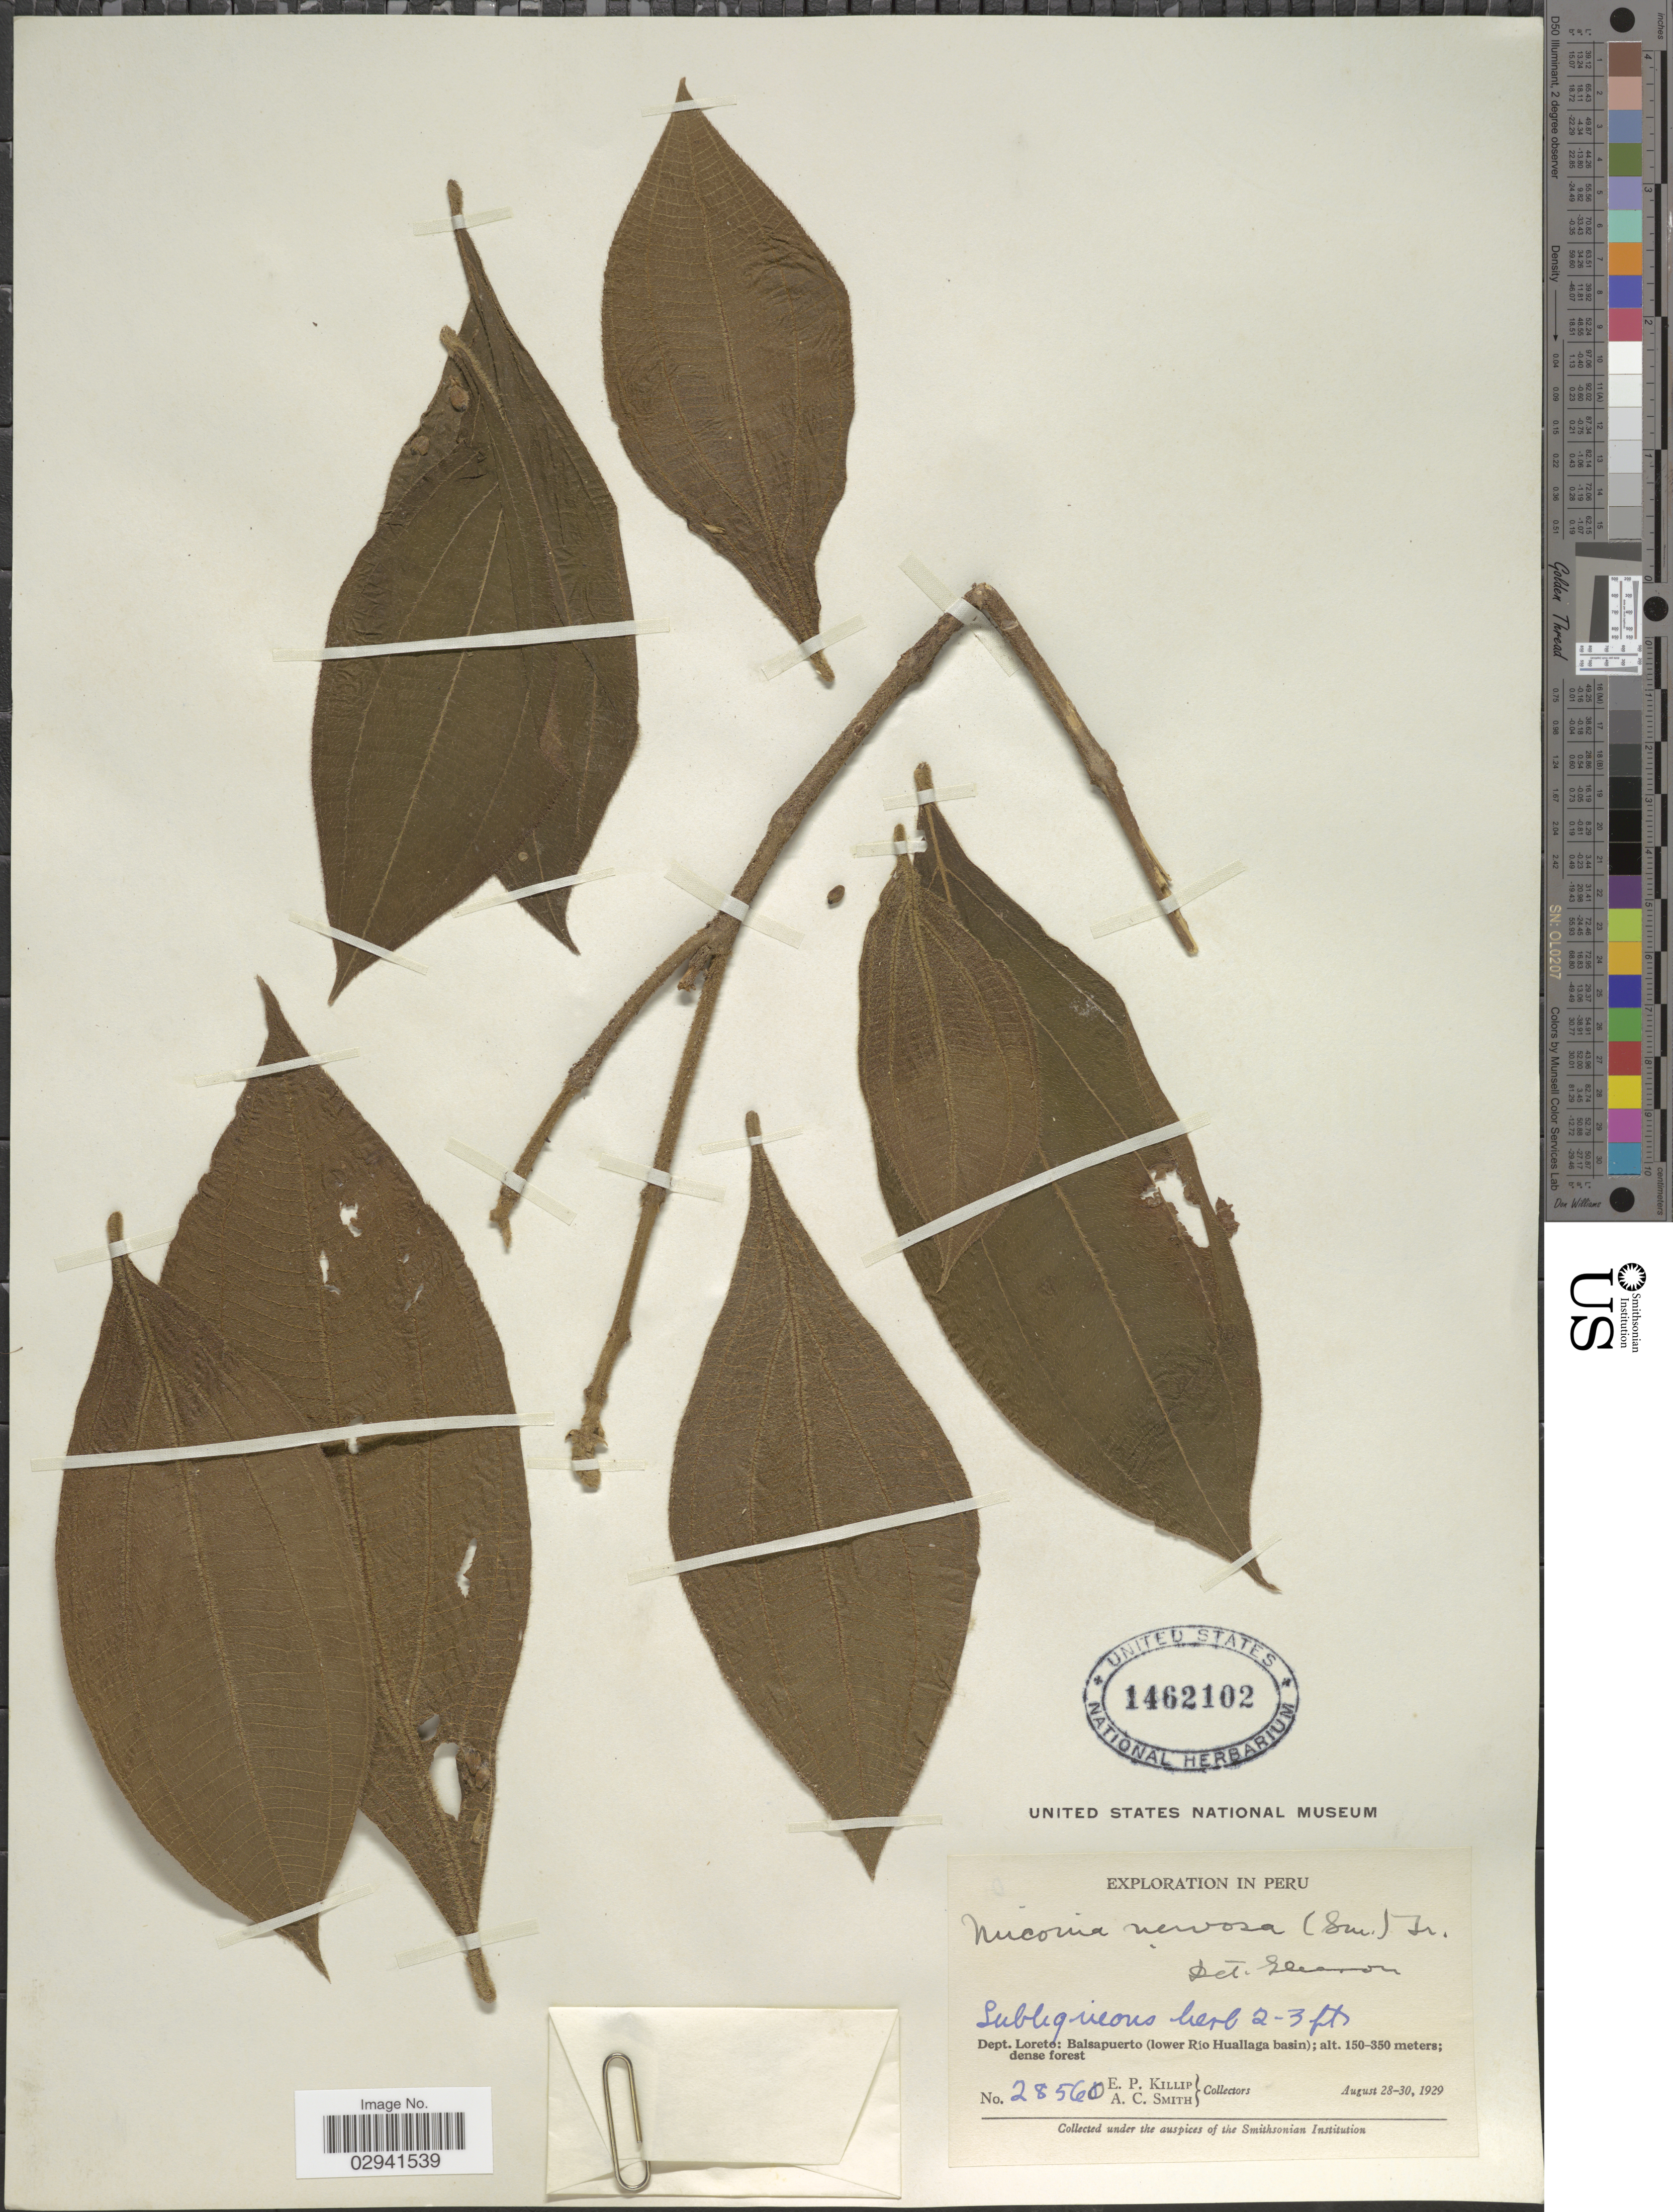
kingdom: Plantae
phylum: Tracheophyta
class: Magnoliopsida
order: Myrtales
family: Melastomataceae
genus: Miconia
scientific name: Miconia nervosa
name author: (Sm.) Triana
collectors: E. P. Killip & A. C. Smith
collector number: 28560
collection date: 1929-08-28/1929-08-30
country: Peru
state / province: Loreto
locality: Dept. Loreto: Balsapuerto (lower Río Huallaga basin). Dense forest.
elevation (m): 150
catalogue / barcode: US 1462102